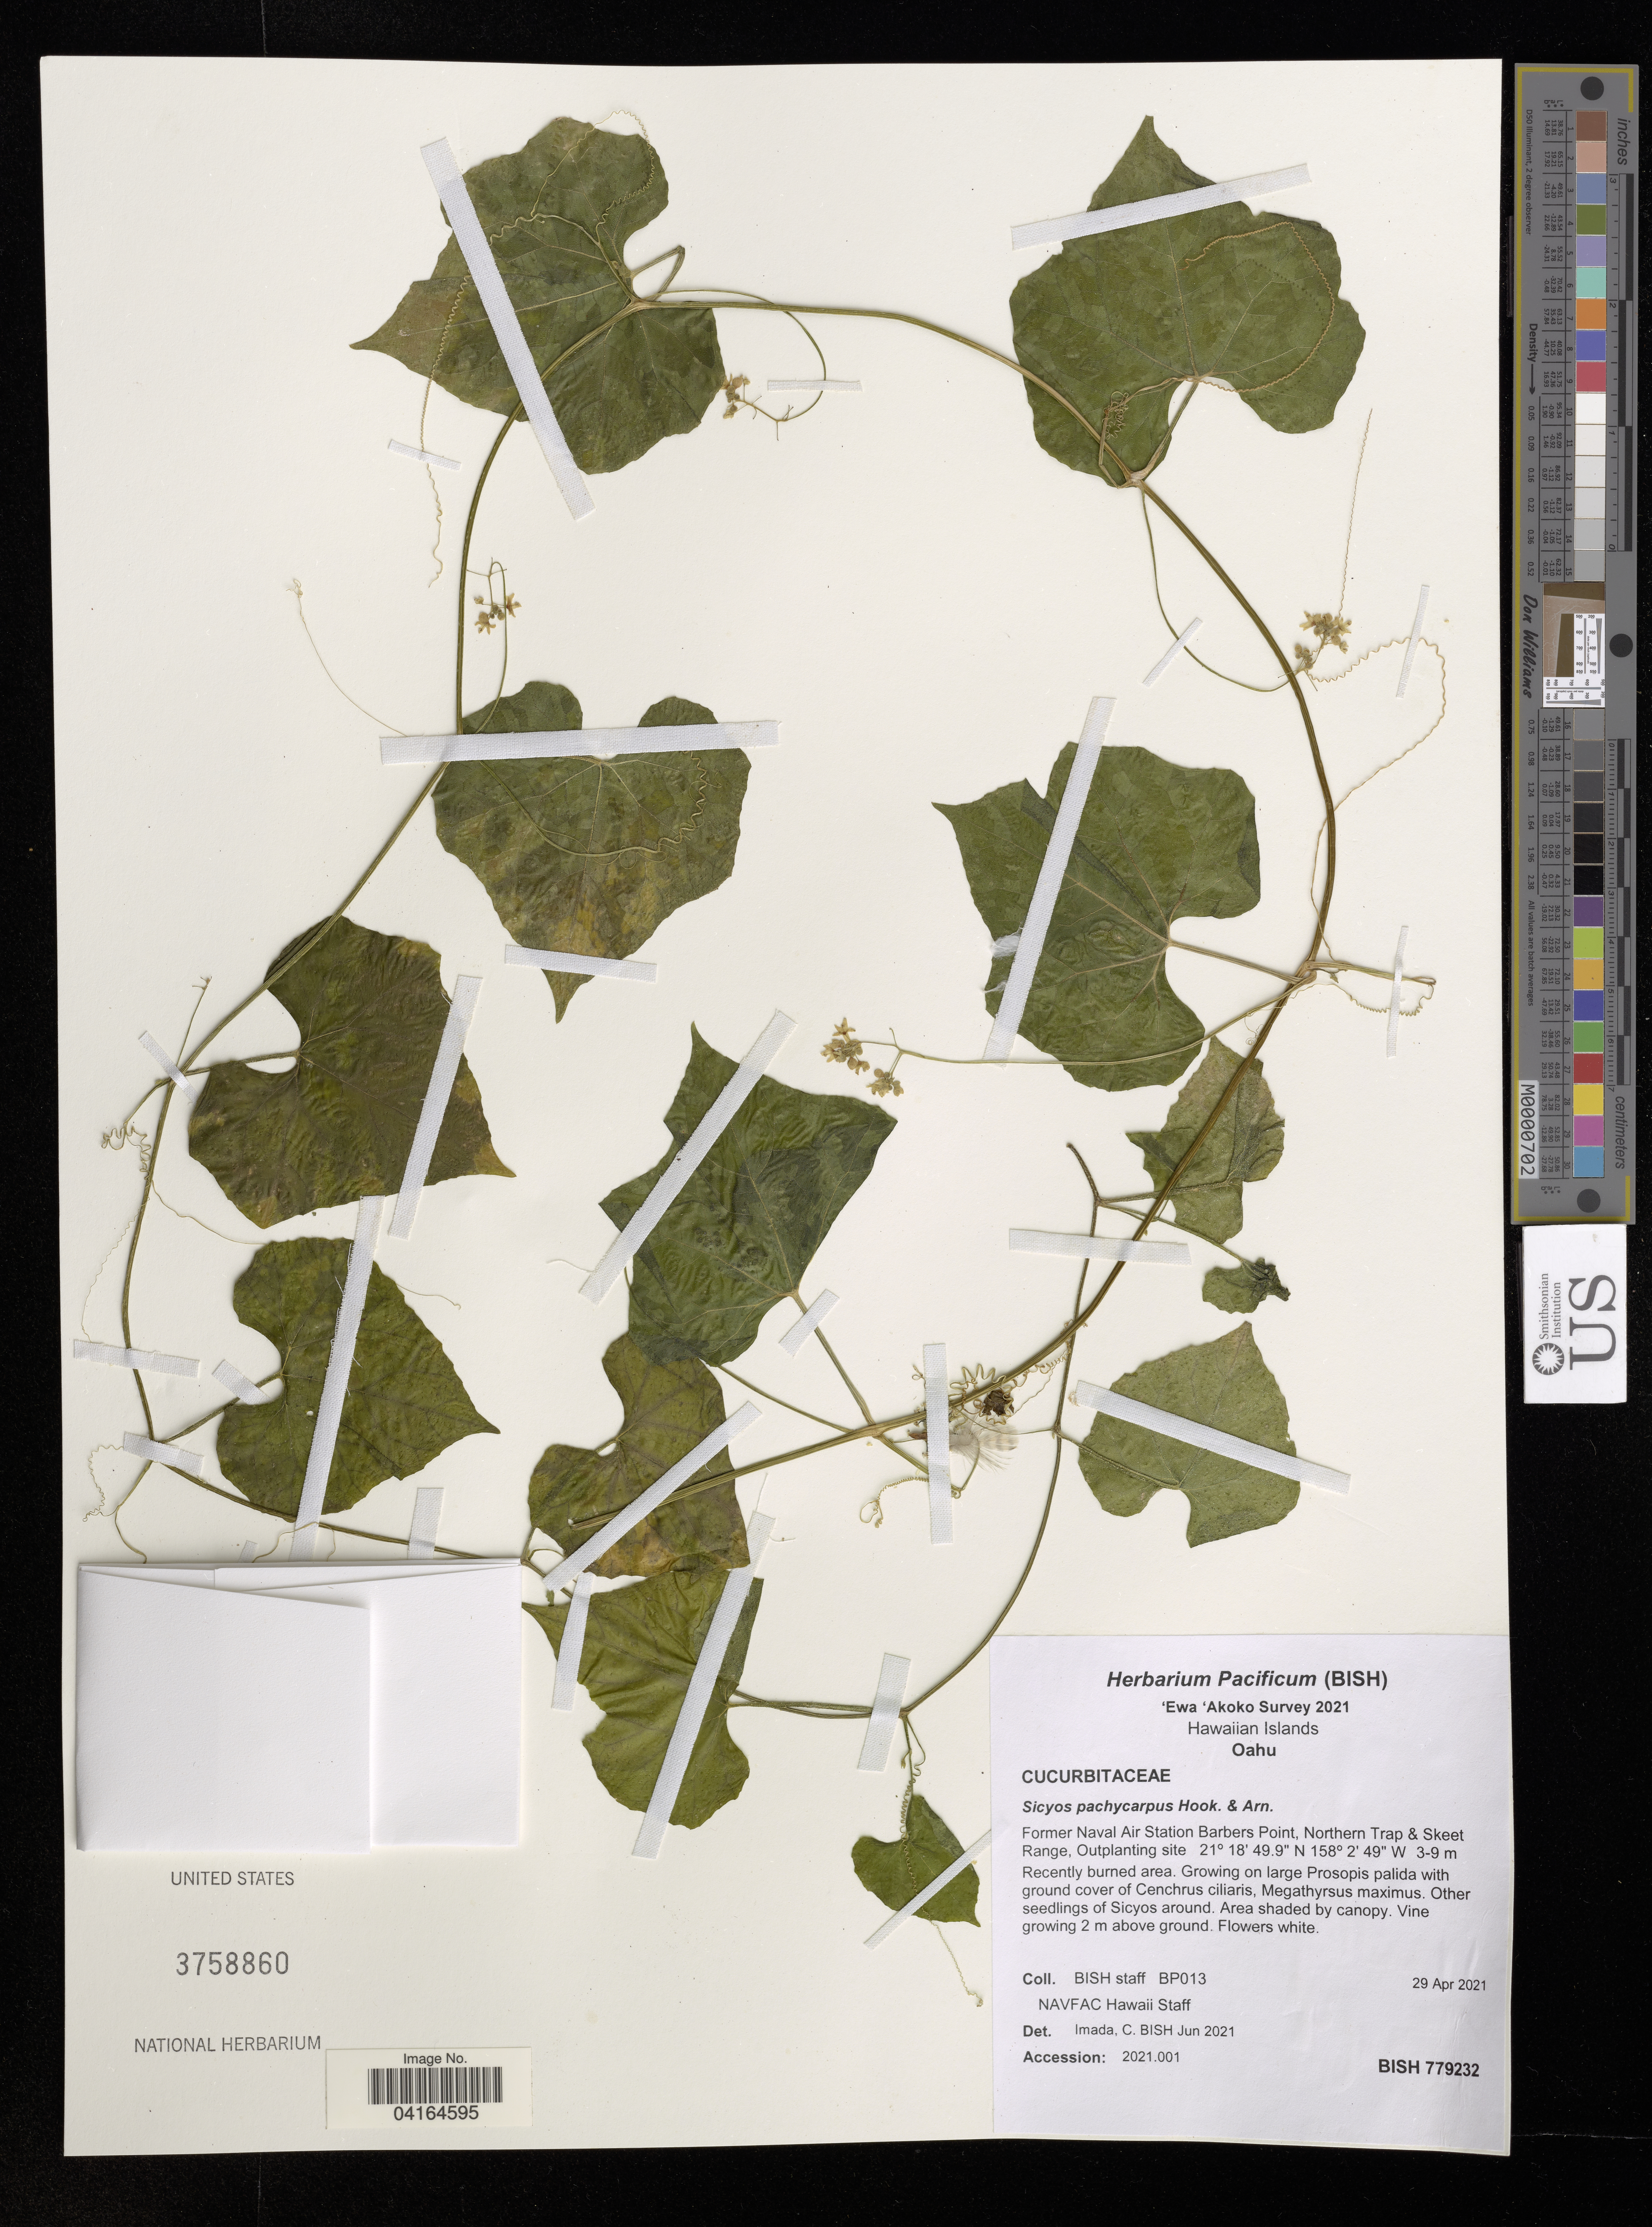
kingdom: Plantae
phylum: Tracheophyta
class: Magnoliopsida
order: Cucurbitales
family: Cucurbitaceae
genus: Sicyos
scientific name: Sicyos pachycarpus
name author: Hook. & Arn.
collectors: Bernice P. Bishop Museum & N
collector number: BP013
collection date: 2021-04-29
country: United States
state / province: Hawaii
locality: Hawaiian Islands. Oahu. Former Naval Air Station Barbers Point, Northern Trap & Skeet Range, Outplanting site.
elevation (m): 3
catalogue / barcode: US 3758860